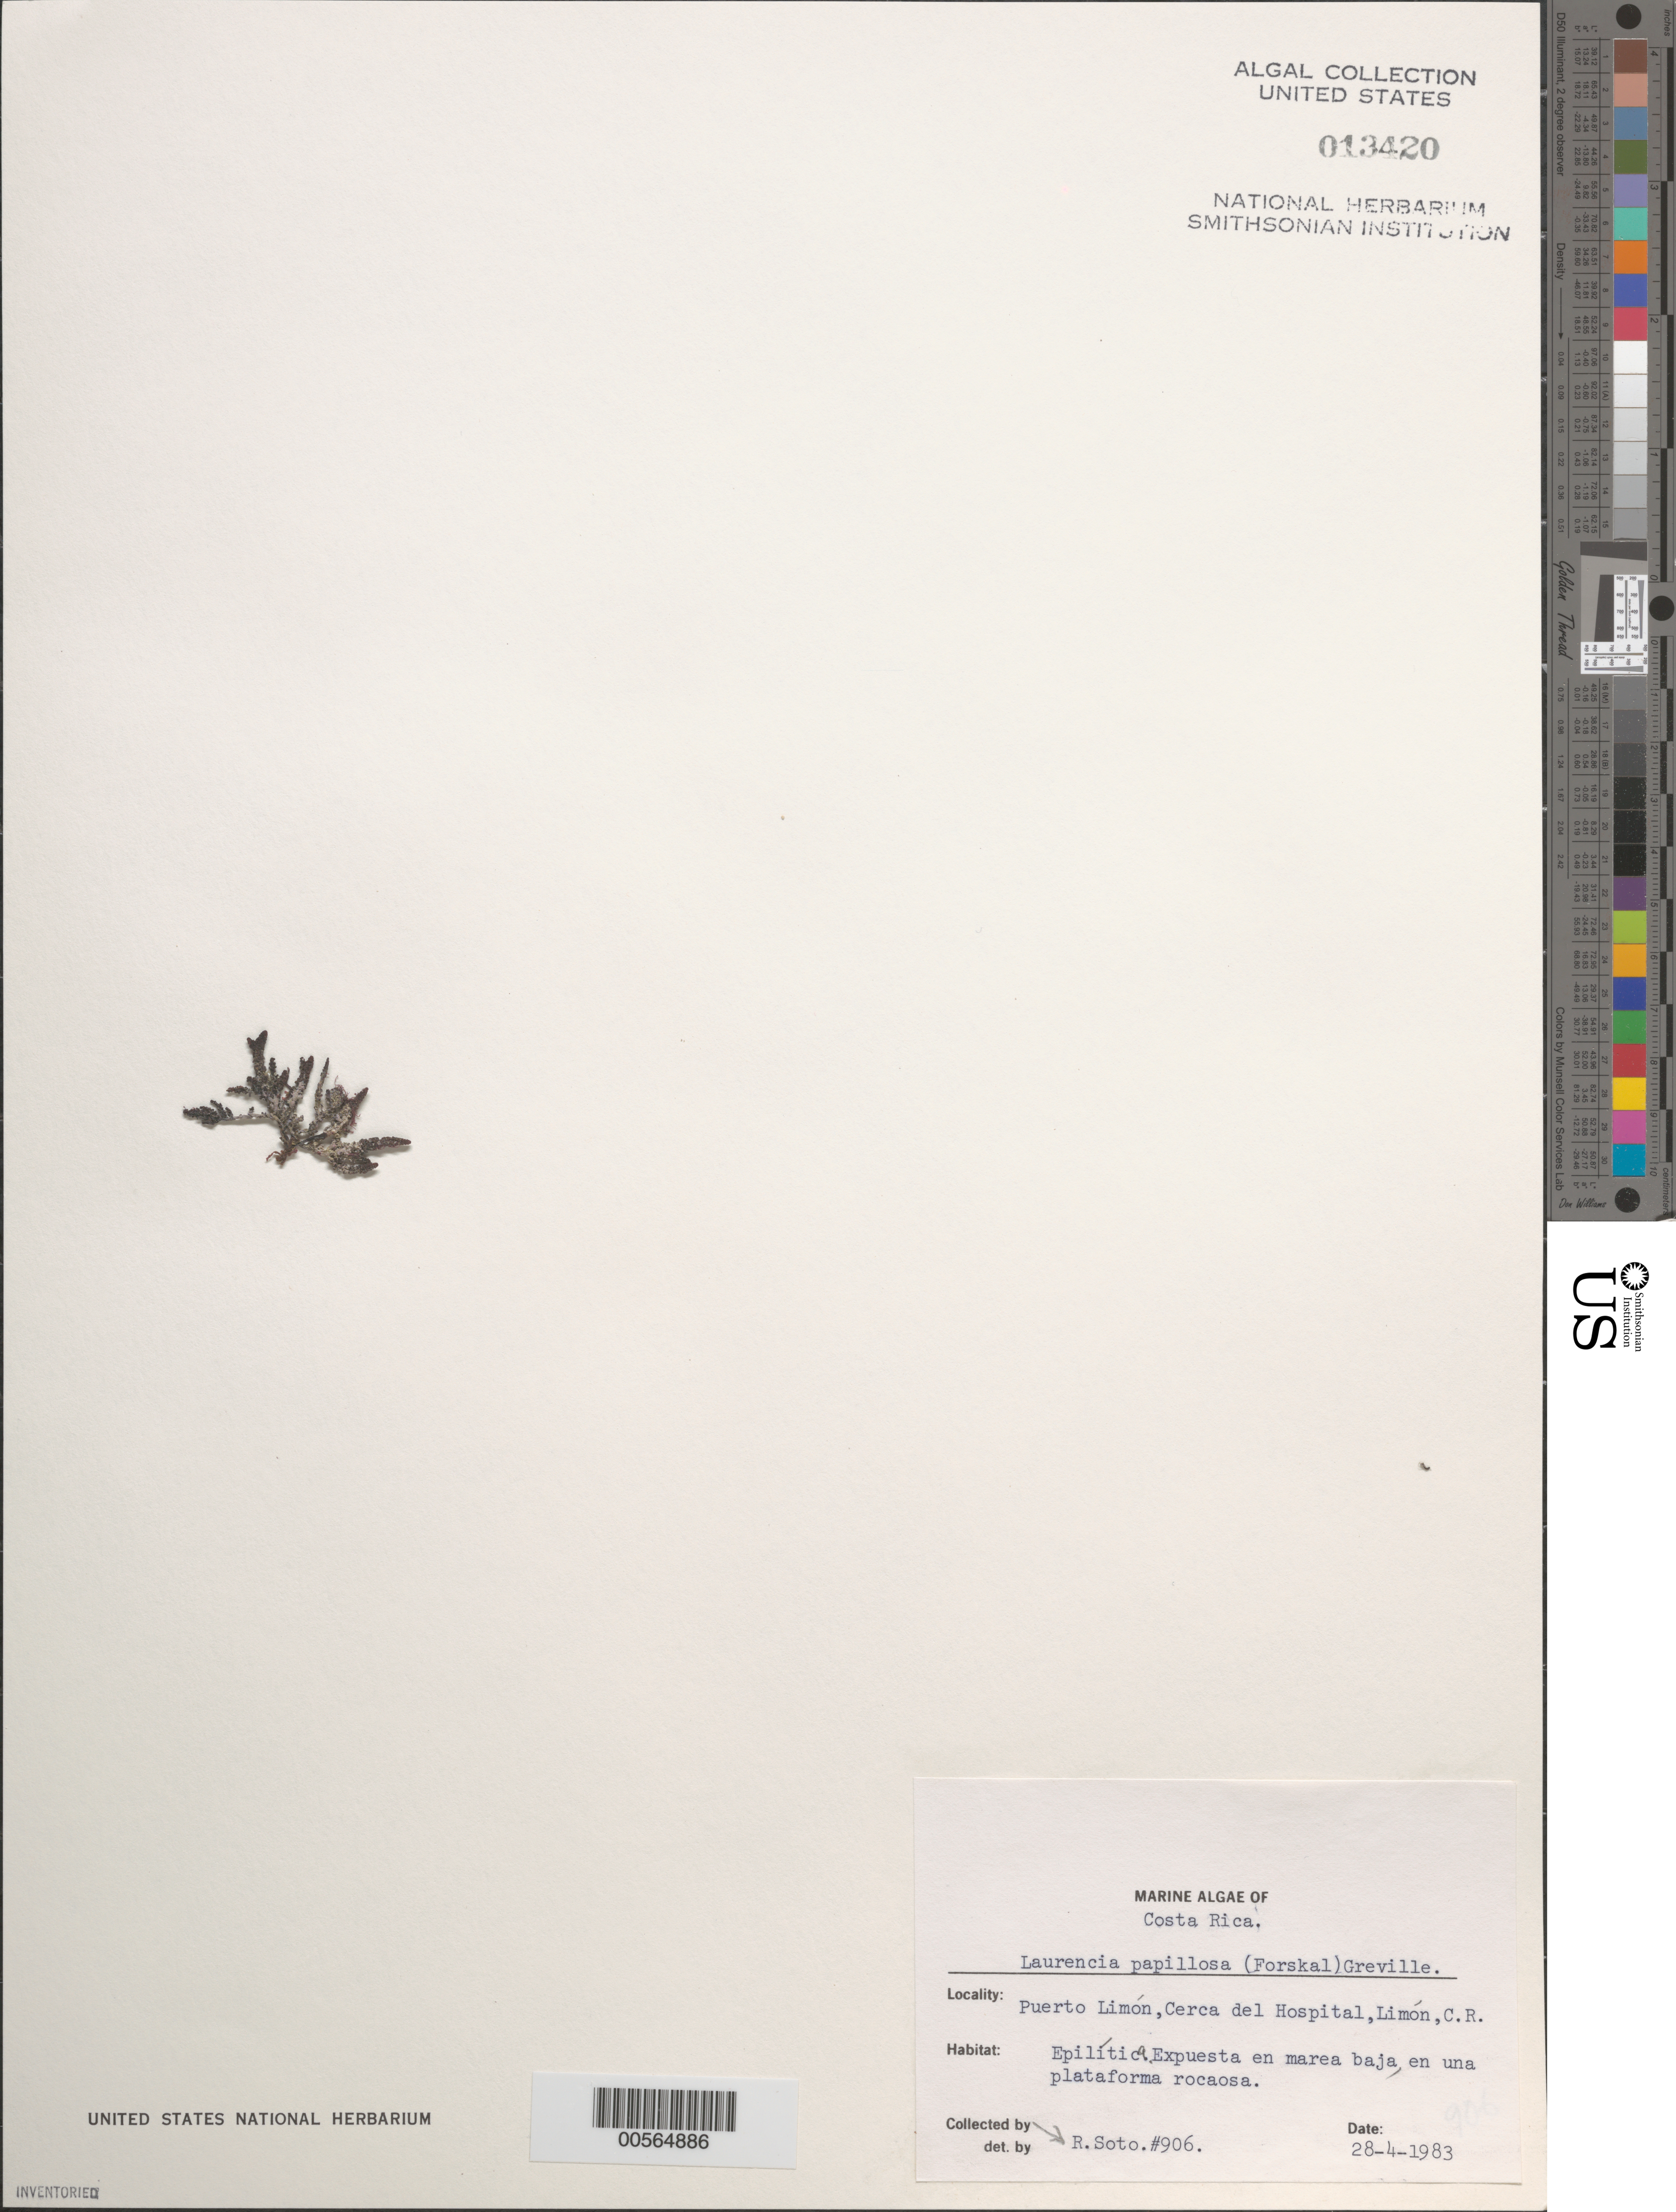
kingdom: Plantae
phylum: Rhodophyta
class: Florideophyceae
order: Ceramiales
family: Rhodomelaceae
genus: Palisada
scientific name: Palisada perforata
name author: (Bory) K.W. Nam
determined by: Algae name updating Project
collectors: R. Soto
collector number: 906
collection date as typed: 28 Apr 1983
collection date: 1983-04-28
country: Costa Rica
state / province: Limón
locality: Puerto limon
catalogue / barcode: US 13420